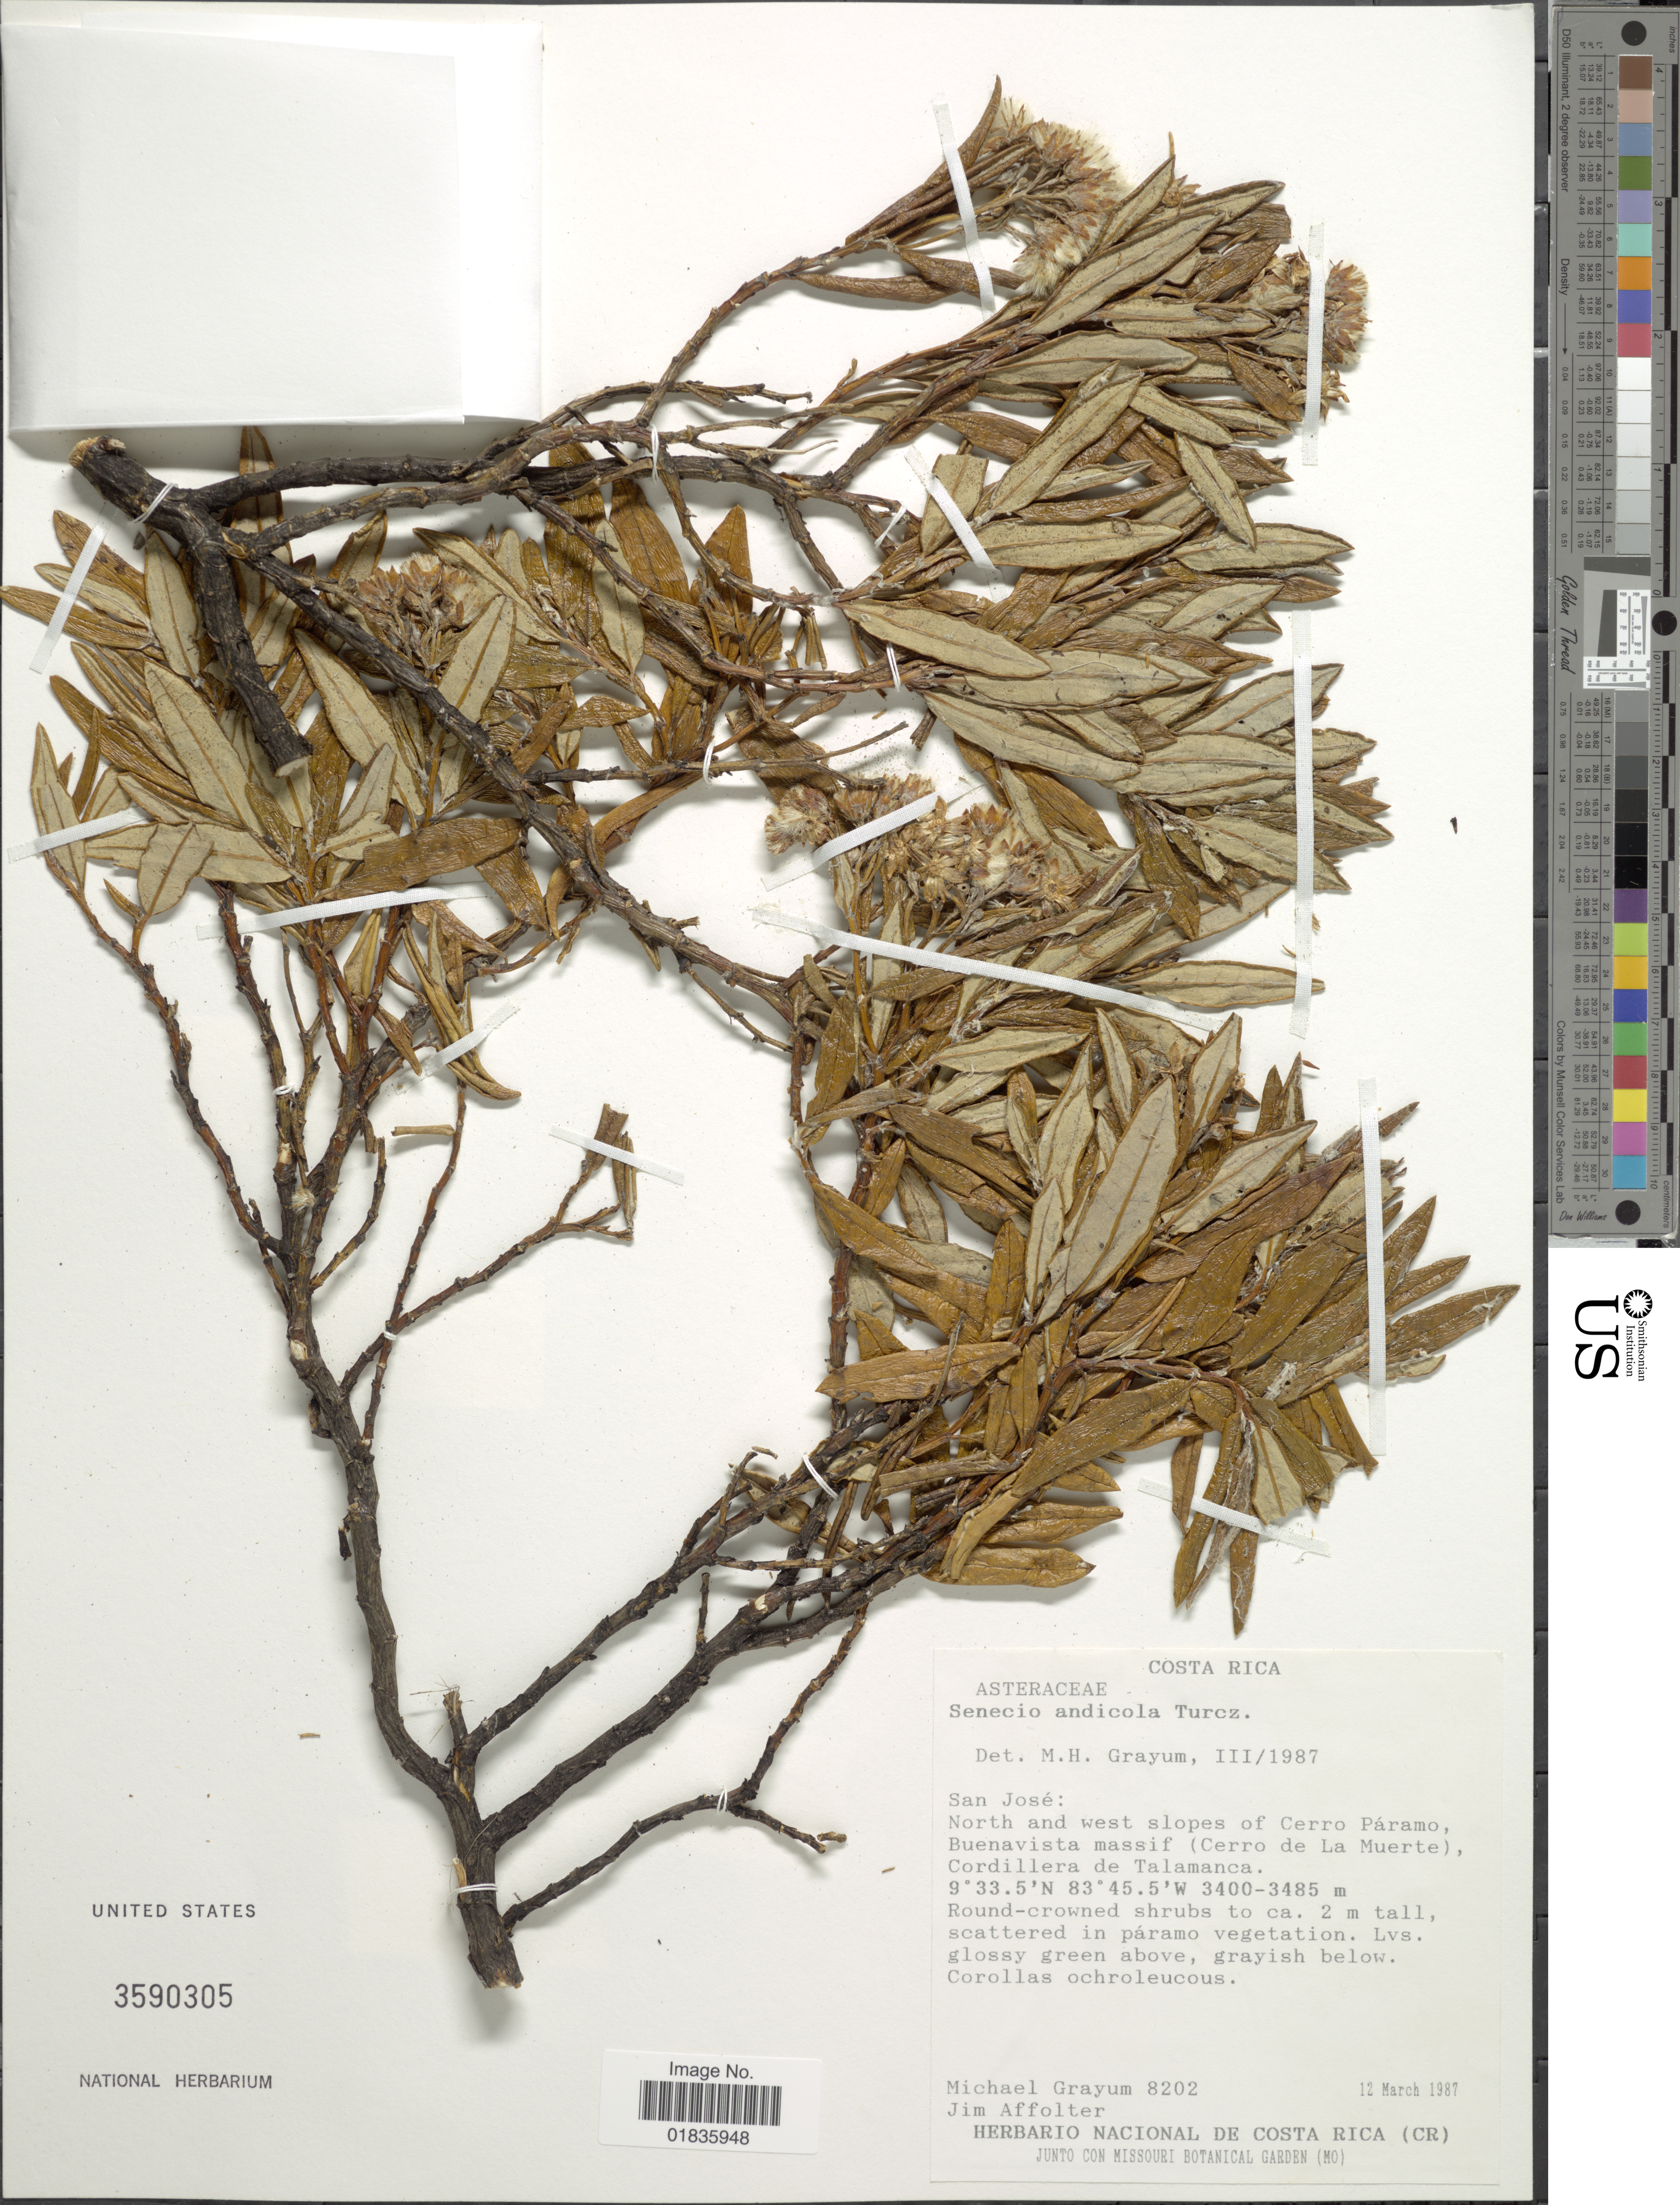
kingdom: Plantae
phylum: Tracheophyta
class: Magnoliopsida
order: Asterales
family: Asteraceae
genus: Pentacalia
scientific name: Pentacalia andicola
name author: (Turcz.) Cuatrec.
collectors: M. H. Grayum & J. M. Affolter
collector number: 8202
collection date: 1987-03-12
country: Costa Rica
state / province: San José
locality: North and west slopes of Cerro Paramo, Buenavista massif (Cerro de La Muerte), Cordillera de Talamanca.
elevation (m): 3400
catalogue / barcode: US 3590305